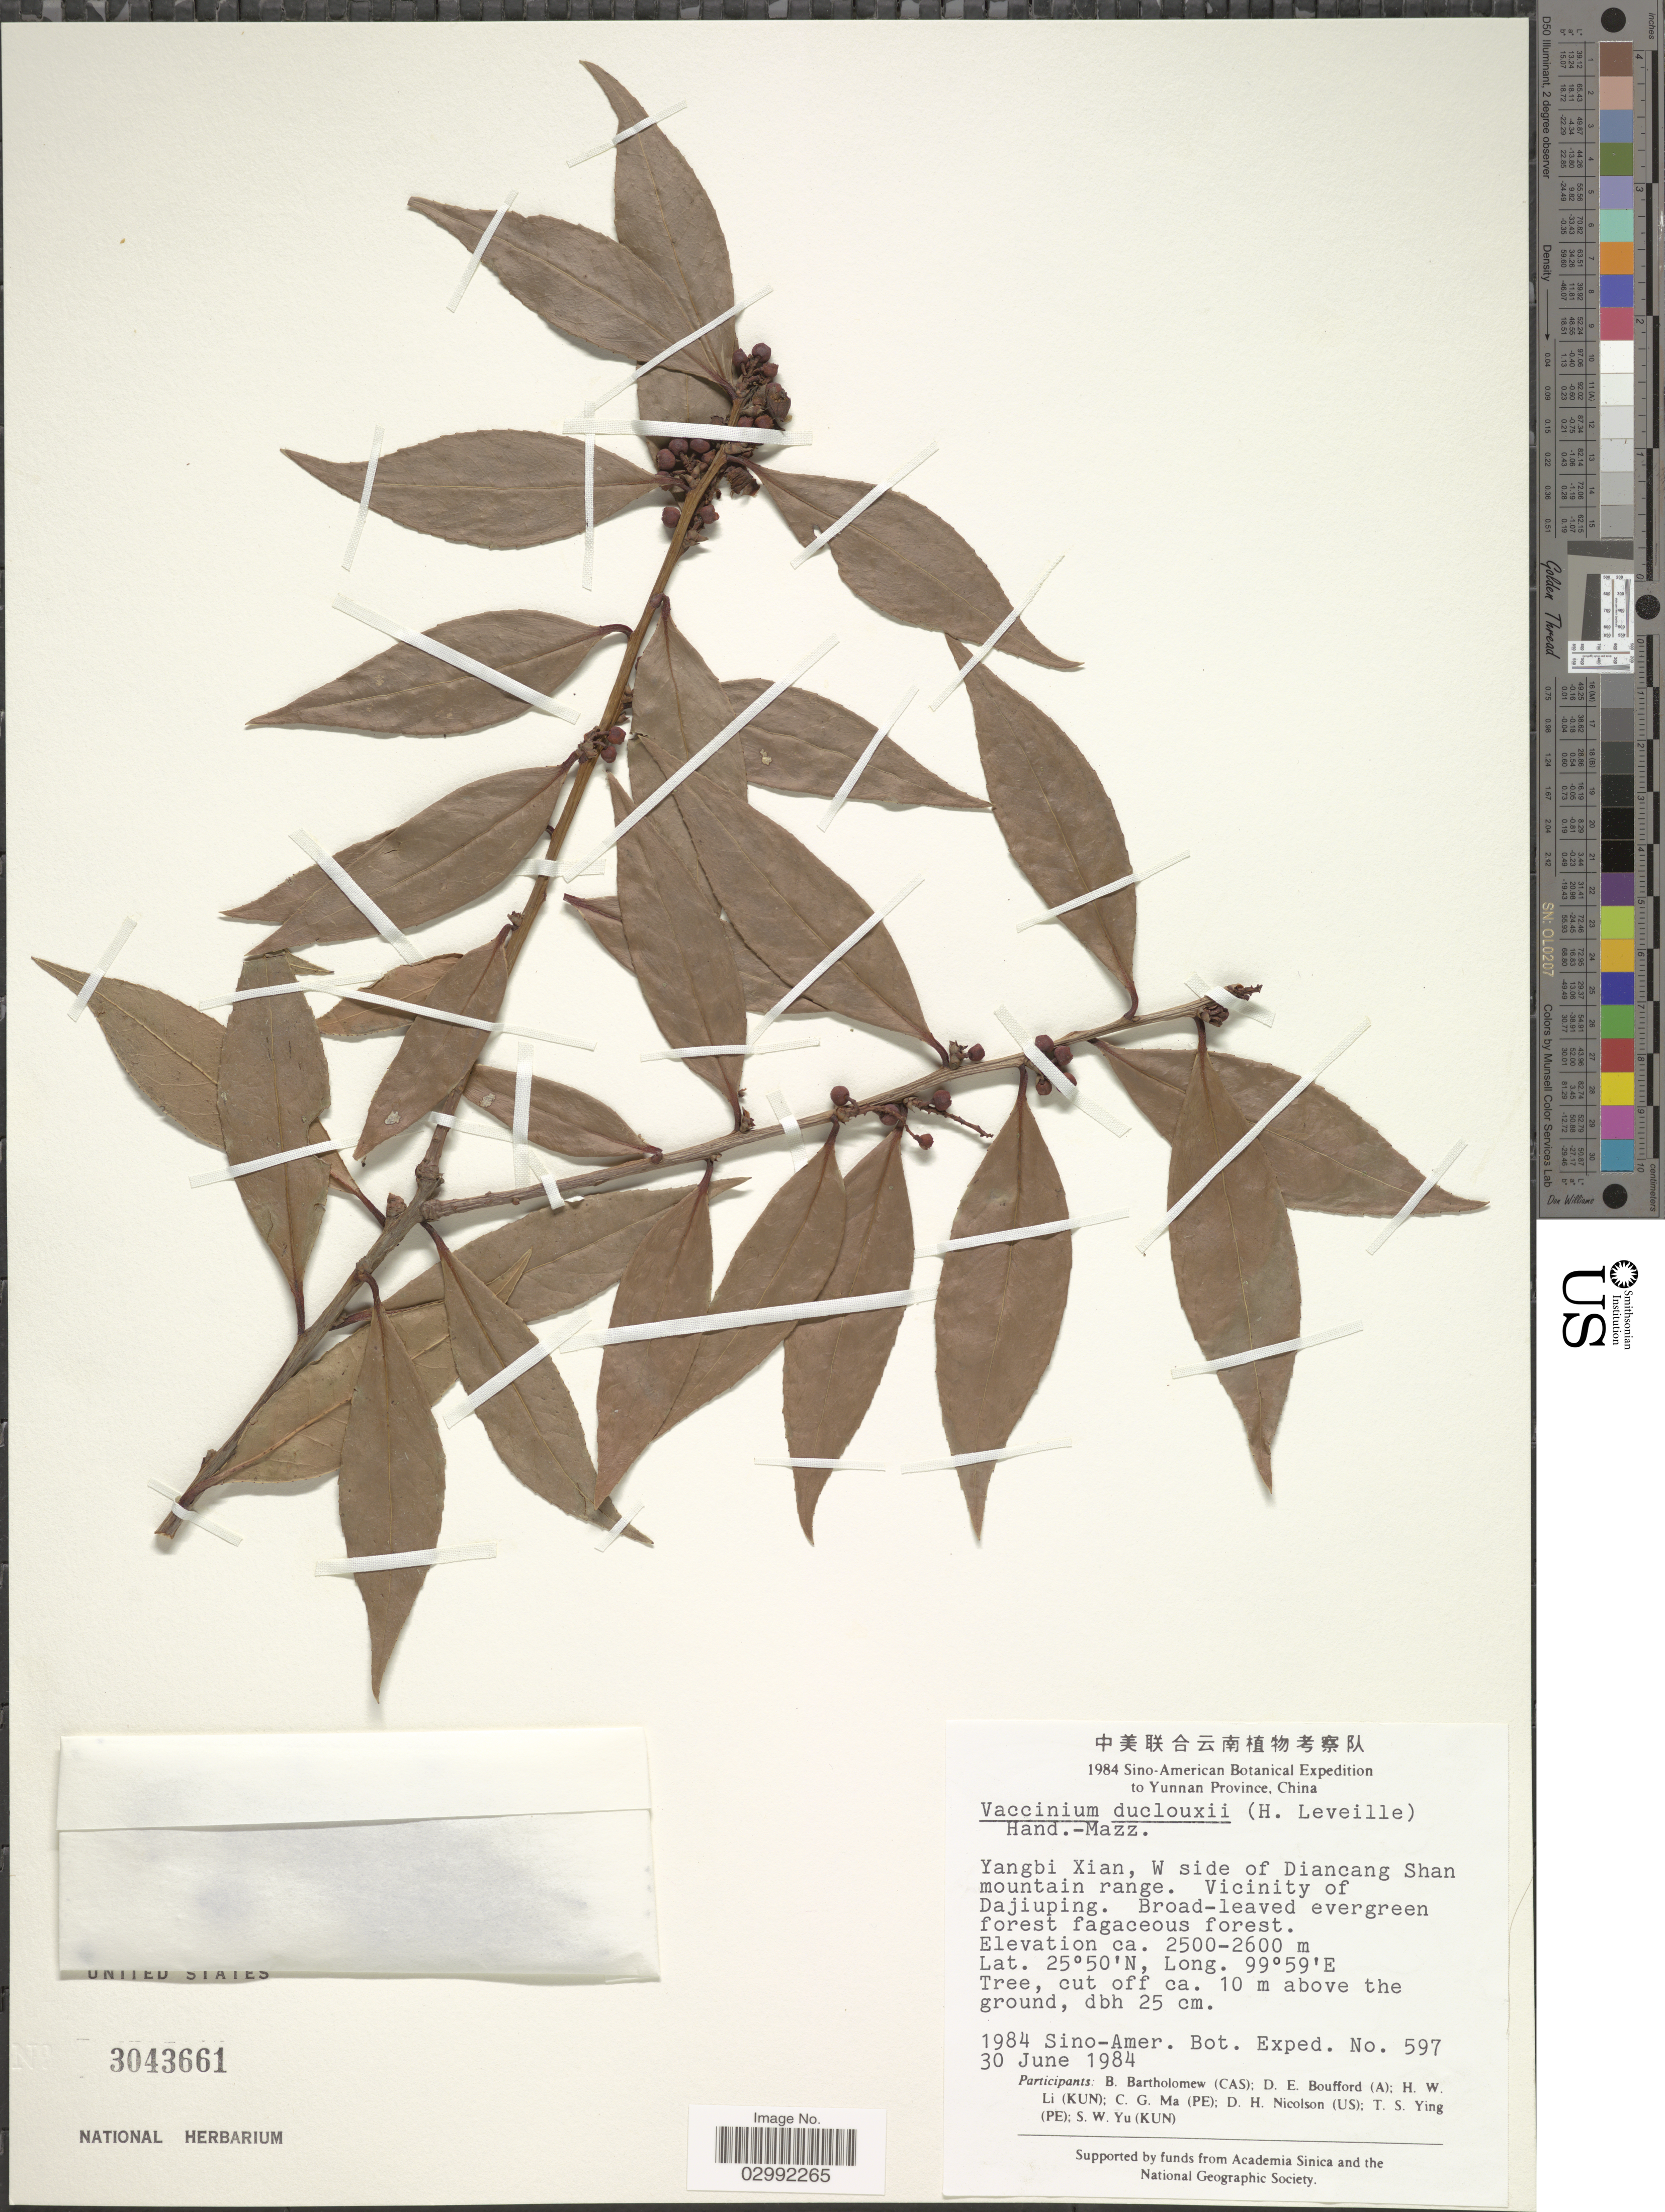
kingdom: Plantae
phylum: Tracheophyta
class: Magnoliopsida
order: Ericales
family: Ericaceae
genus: Vaccinium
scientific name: Vaccinium sprengelii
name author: (G. Don) Sleumer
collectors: Sino-Amer. Bot. Exped. 1984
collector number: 597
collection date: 1984-06-30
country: China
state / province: Yunnan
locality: Yangbi Xian, W side of Diancang Shan mountain range. Vicinity of Dajiuping.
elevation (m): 2500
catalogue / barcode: US 3043661